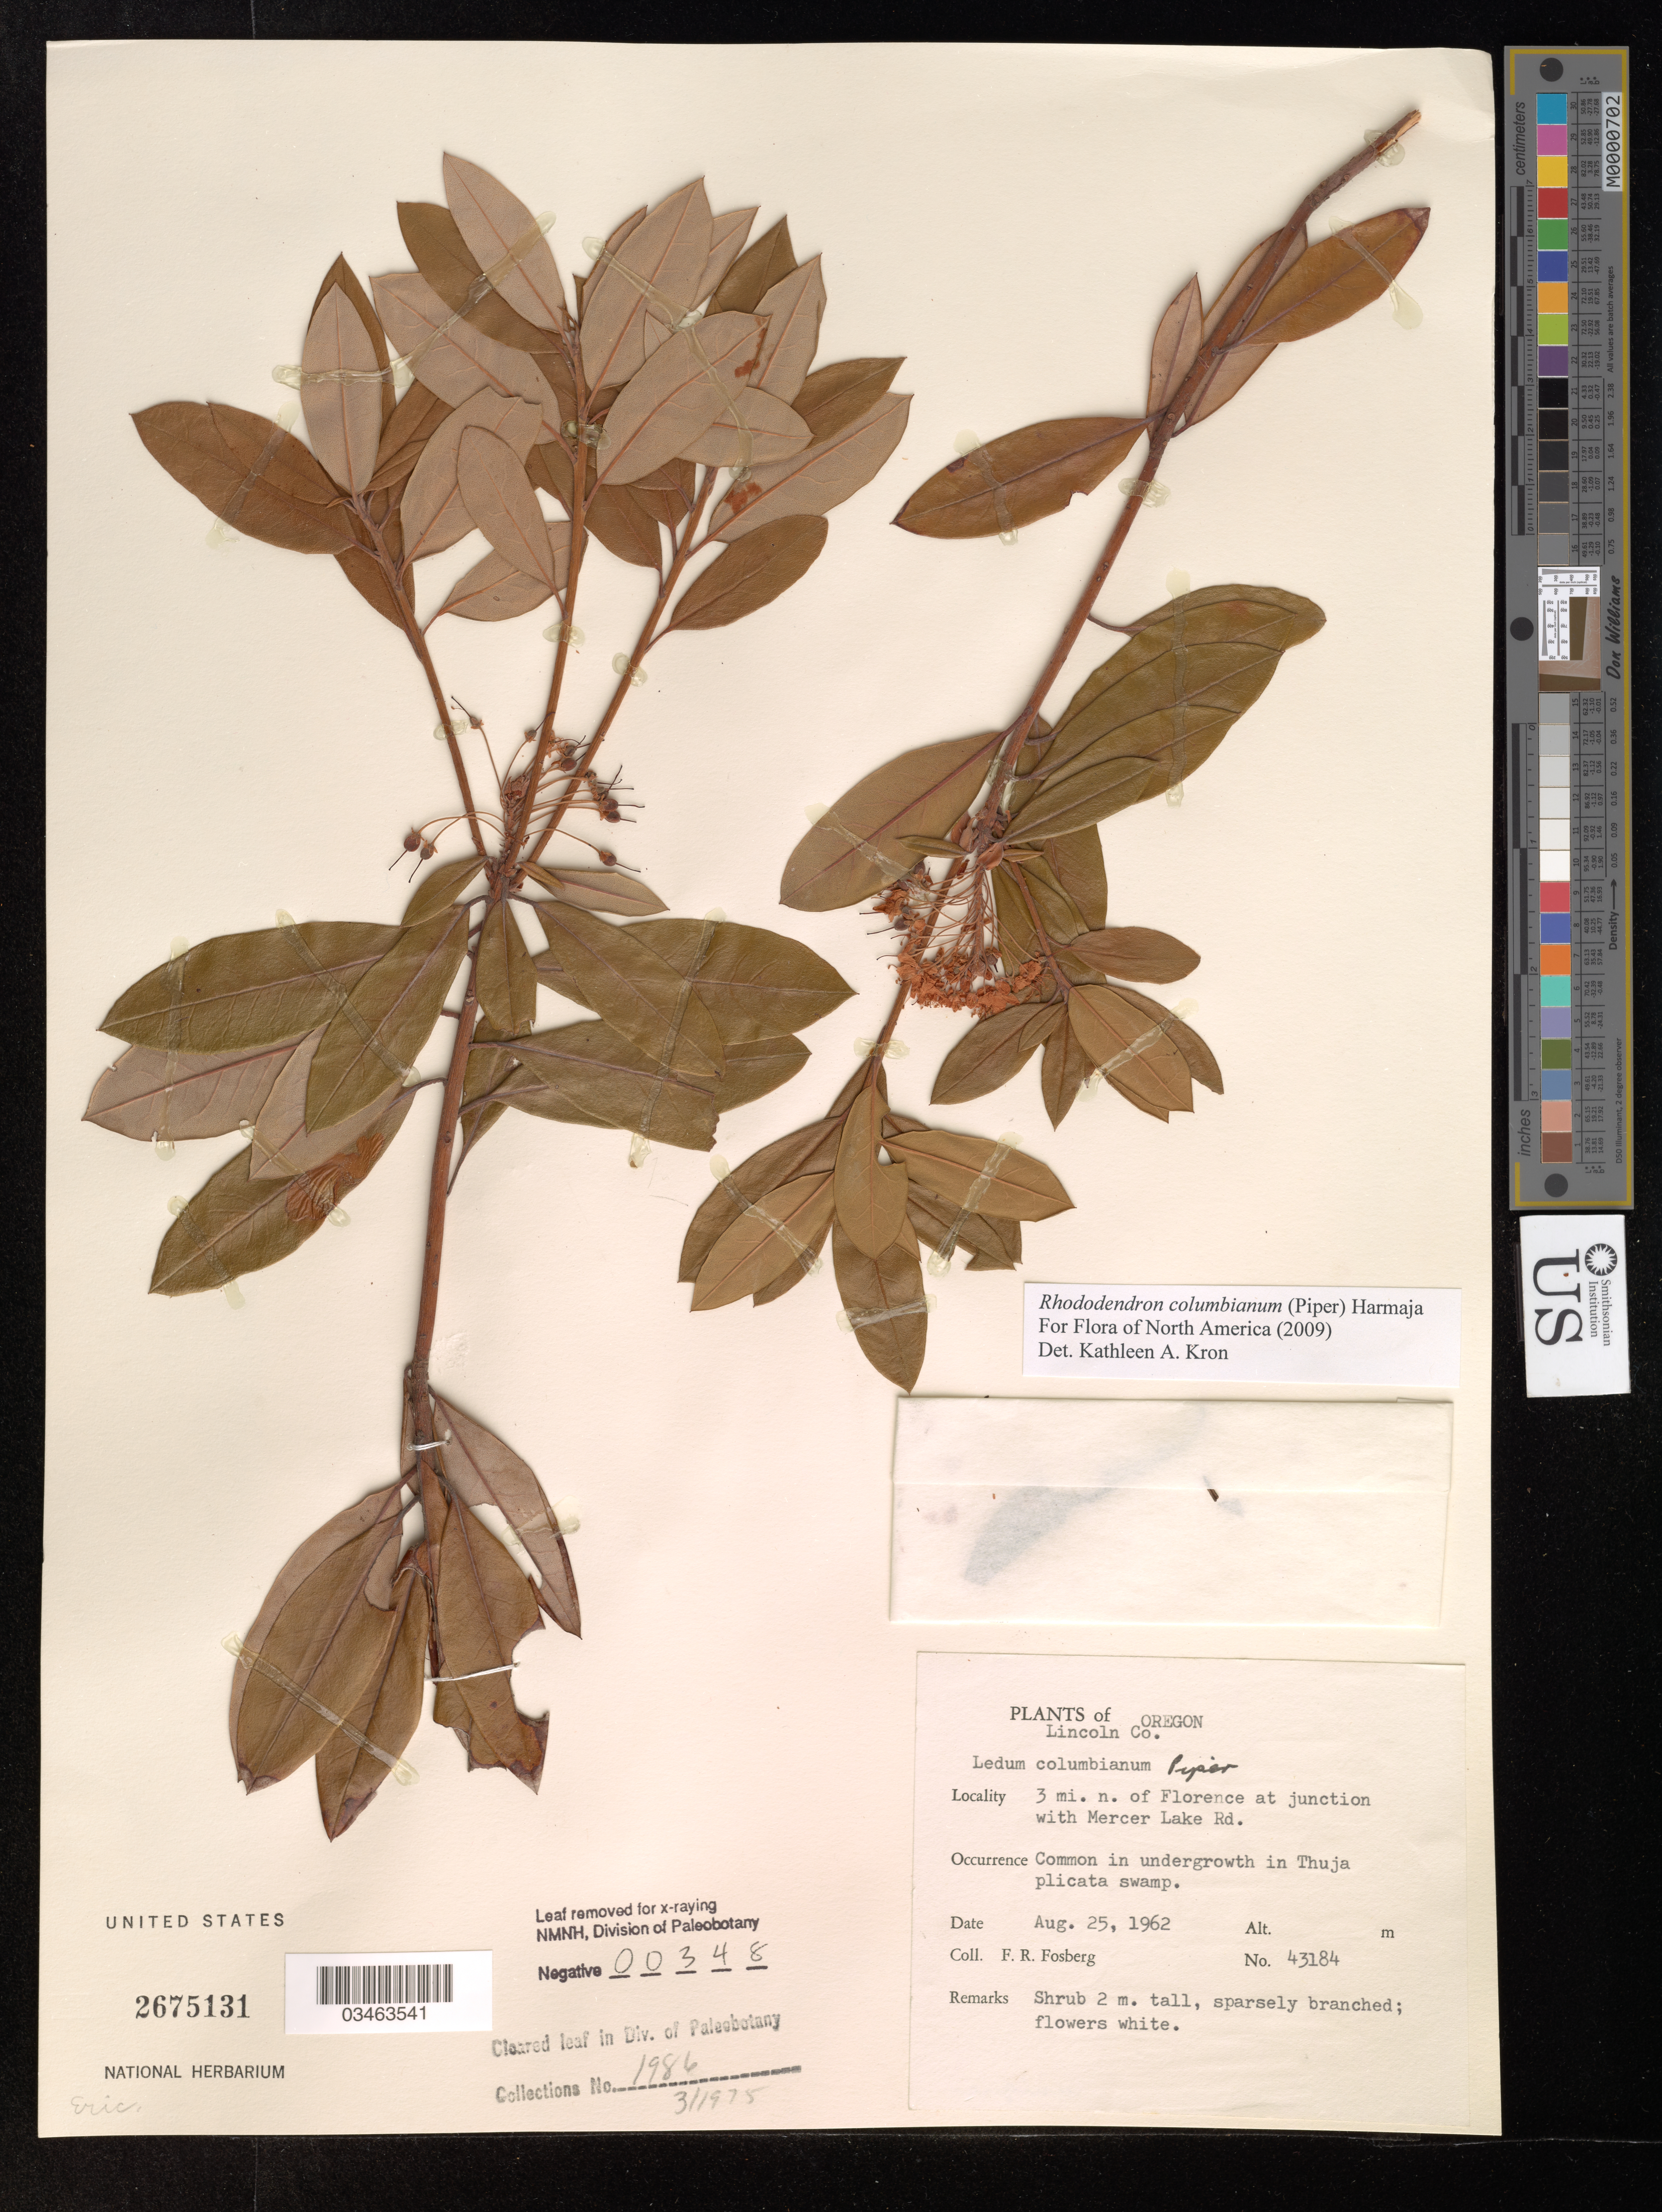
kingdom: Plantae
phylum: Tracheophyta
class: Magnoliopsida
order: Ericales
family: Ericaceae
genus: Rhododendron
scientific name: Rhododendron columbianum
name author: (Piper) Harmaja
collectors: F. R. Fosberg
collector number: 43184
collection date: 1962-08-25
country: United States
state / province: Oregon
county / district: Lincoln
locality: Lincoln Co. 3 mi. n. of Florence at junction with Mercer Lake Rd.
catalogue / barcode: US 2675131